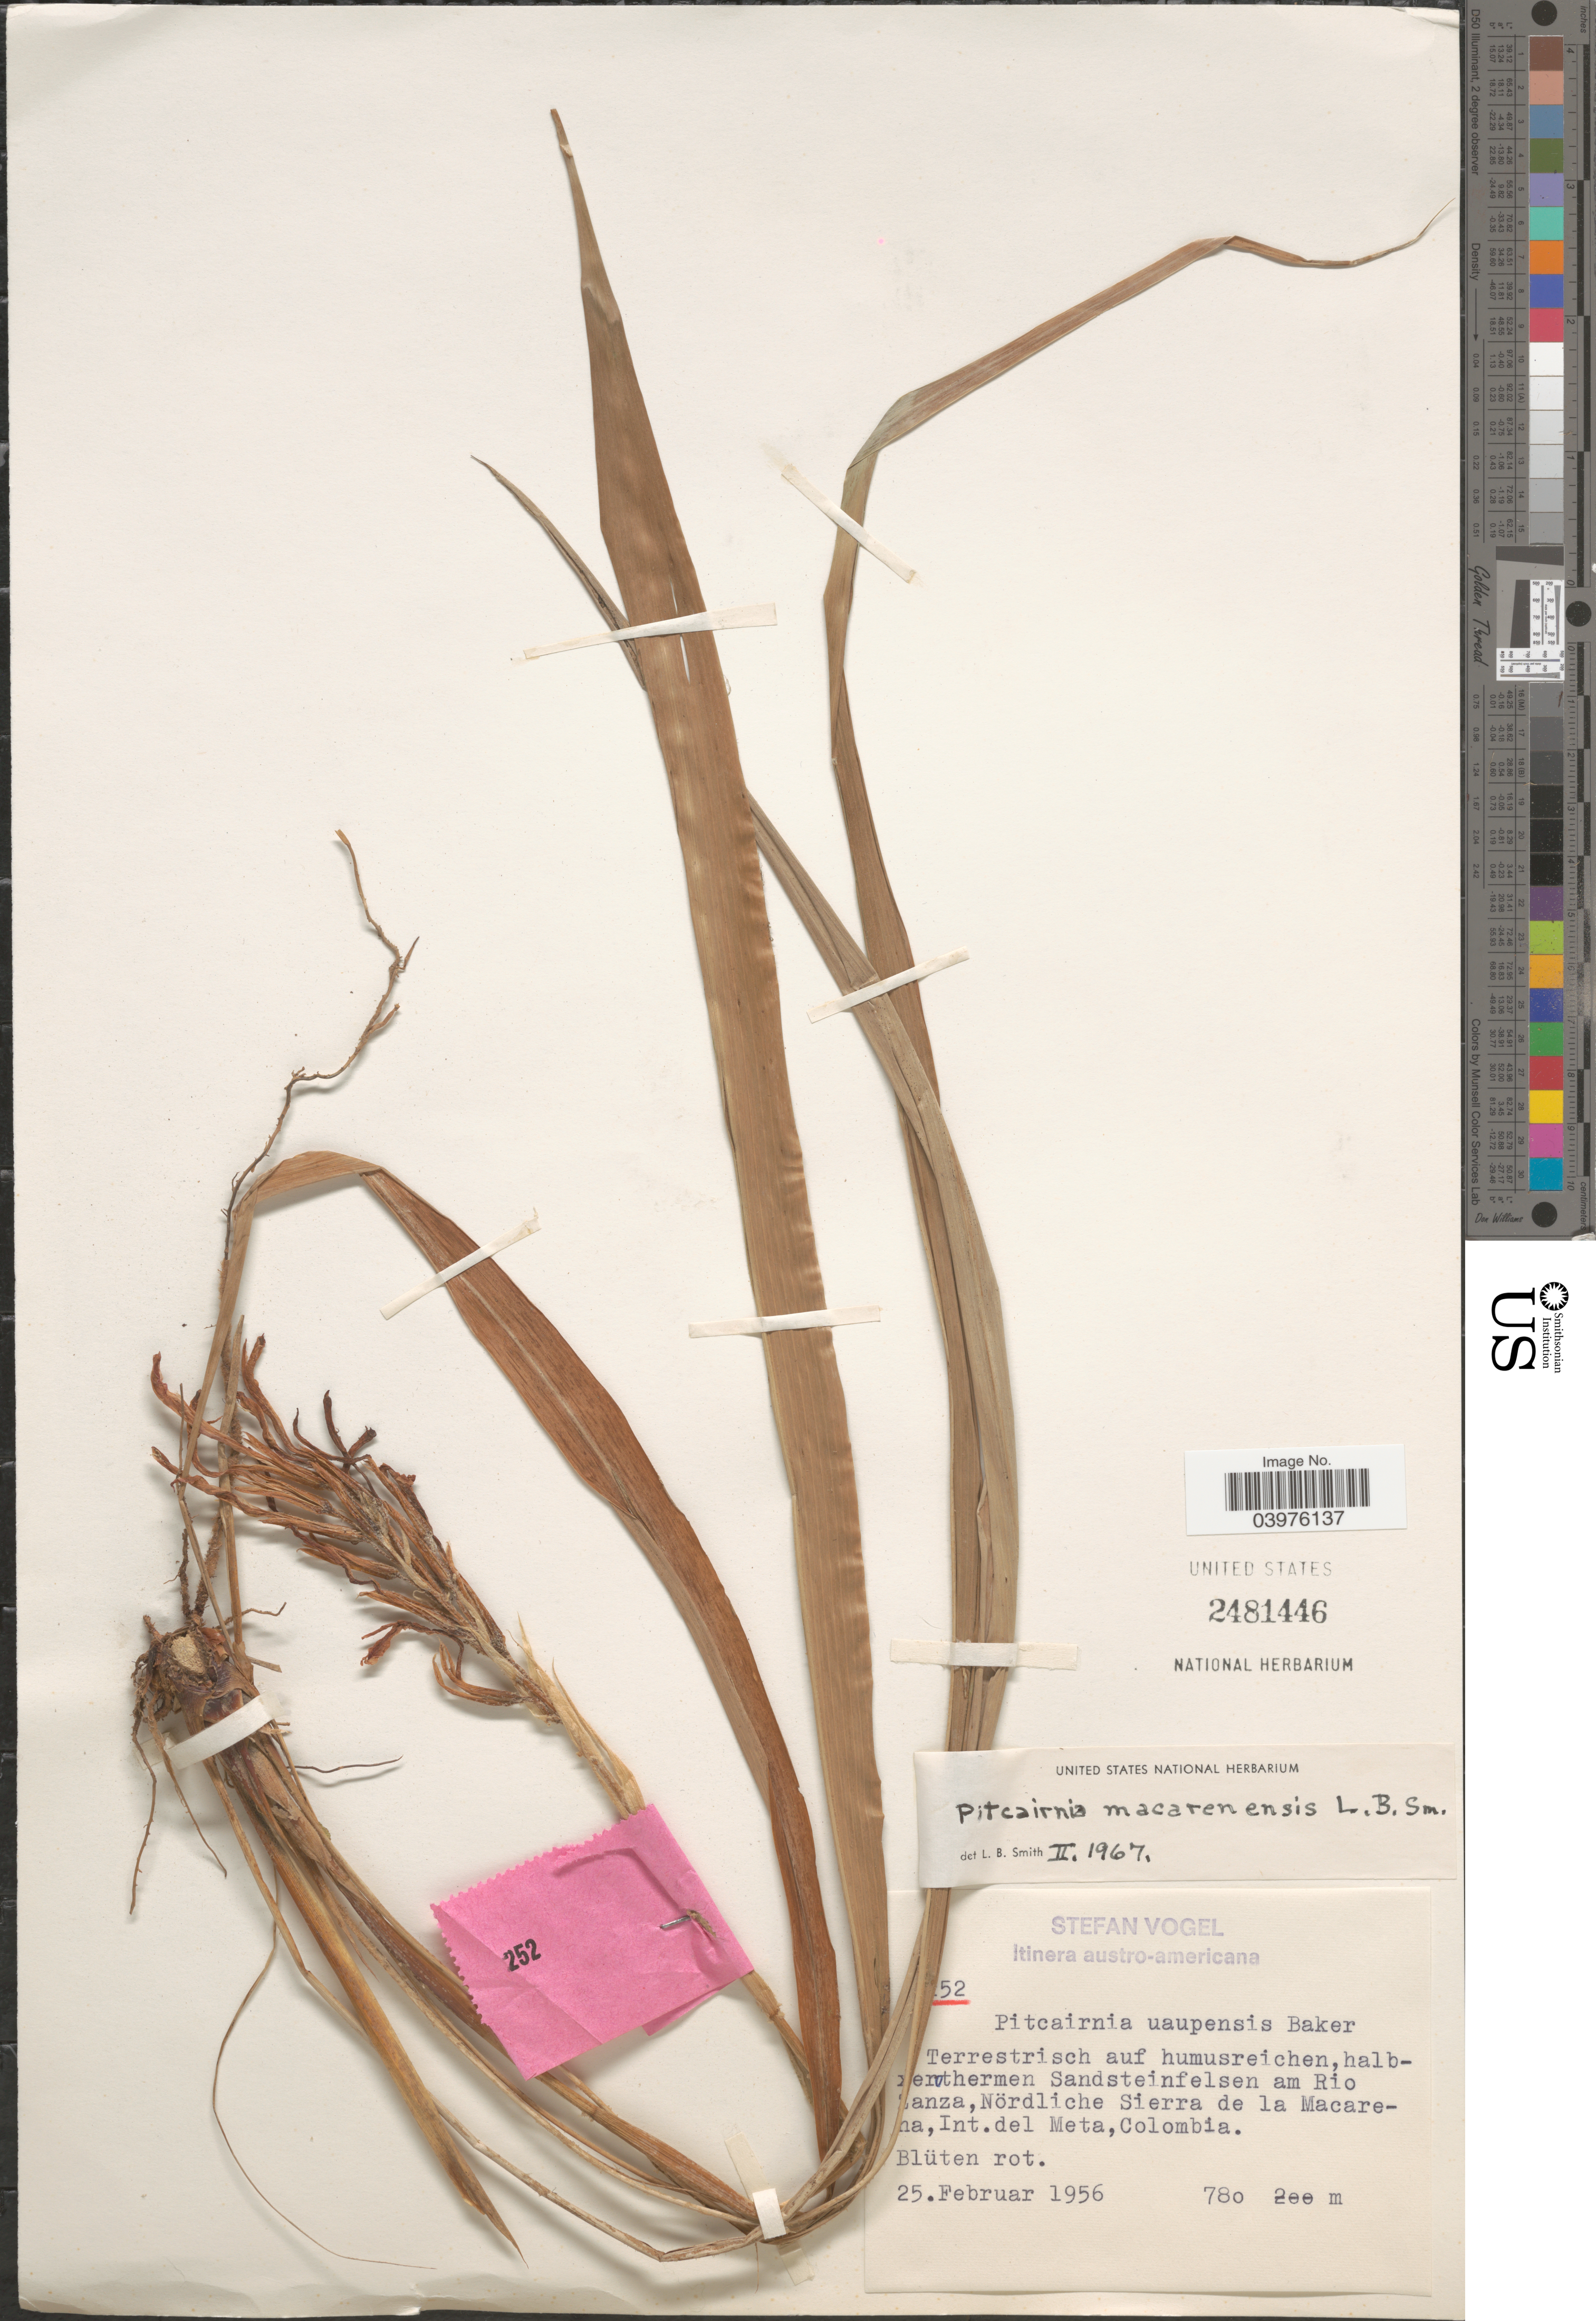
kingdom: Plantae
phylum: Tracheophyta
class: Liliopsida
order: Poales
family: Bromeliaceae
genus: Pitcairnia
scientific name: Pitcairnia macarenensis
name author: L.B. Sm.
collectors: S. Vogel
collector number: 252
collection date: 1956-02-25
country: Colombia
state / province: Meta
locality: Itinera austro-americana. Sandsteinfelsen am Rio Zanza, Nördliche Sierra de la Macarena, Int. del Meta.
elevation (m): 780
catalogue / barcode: US 2481446